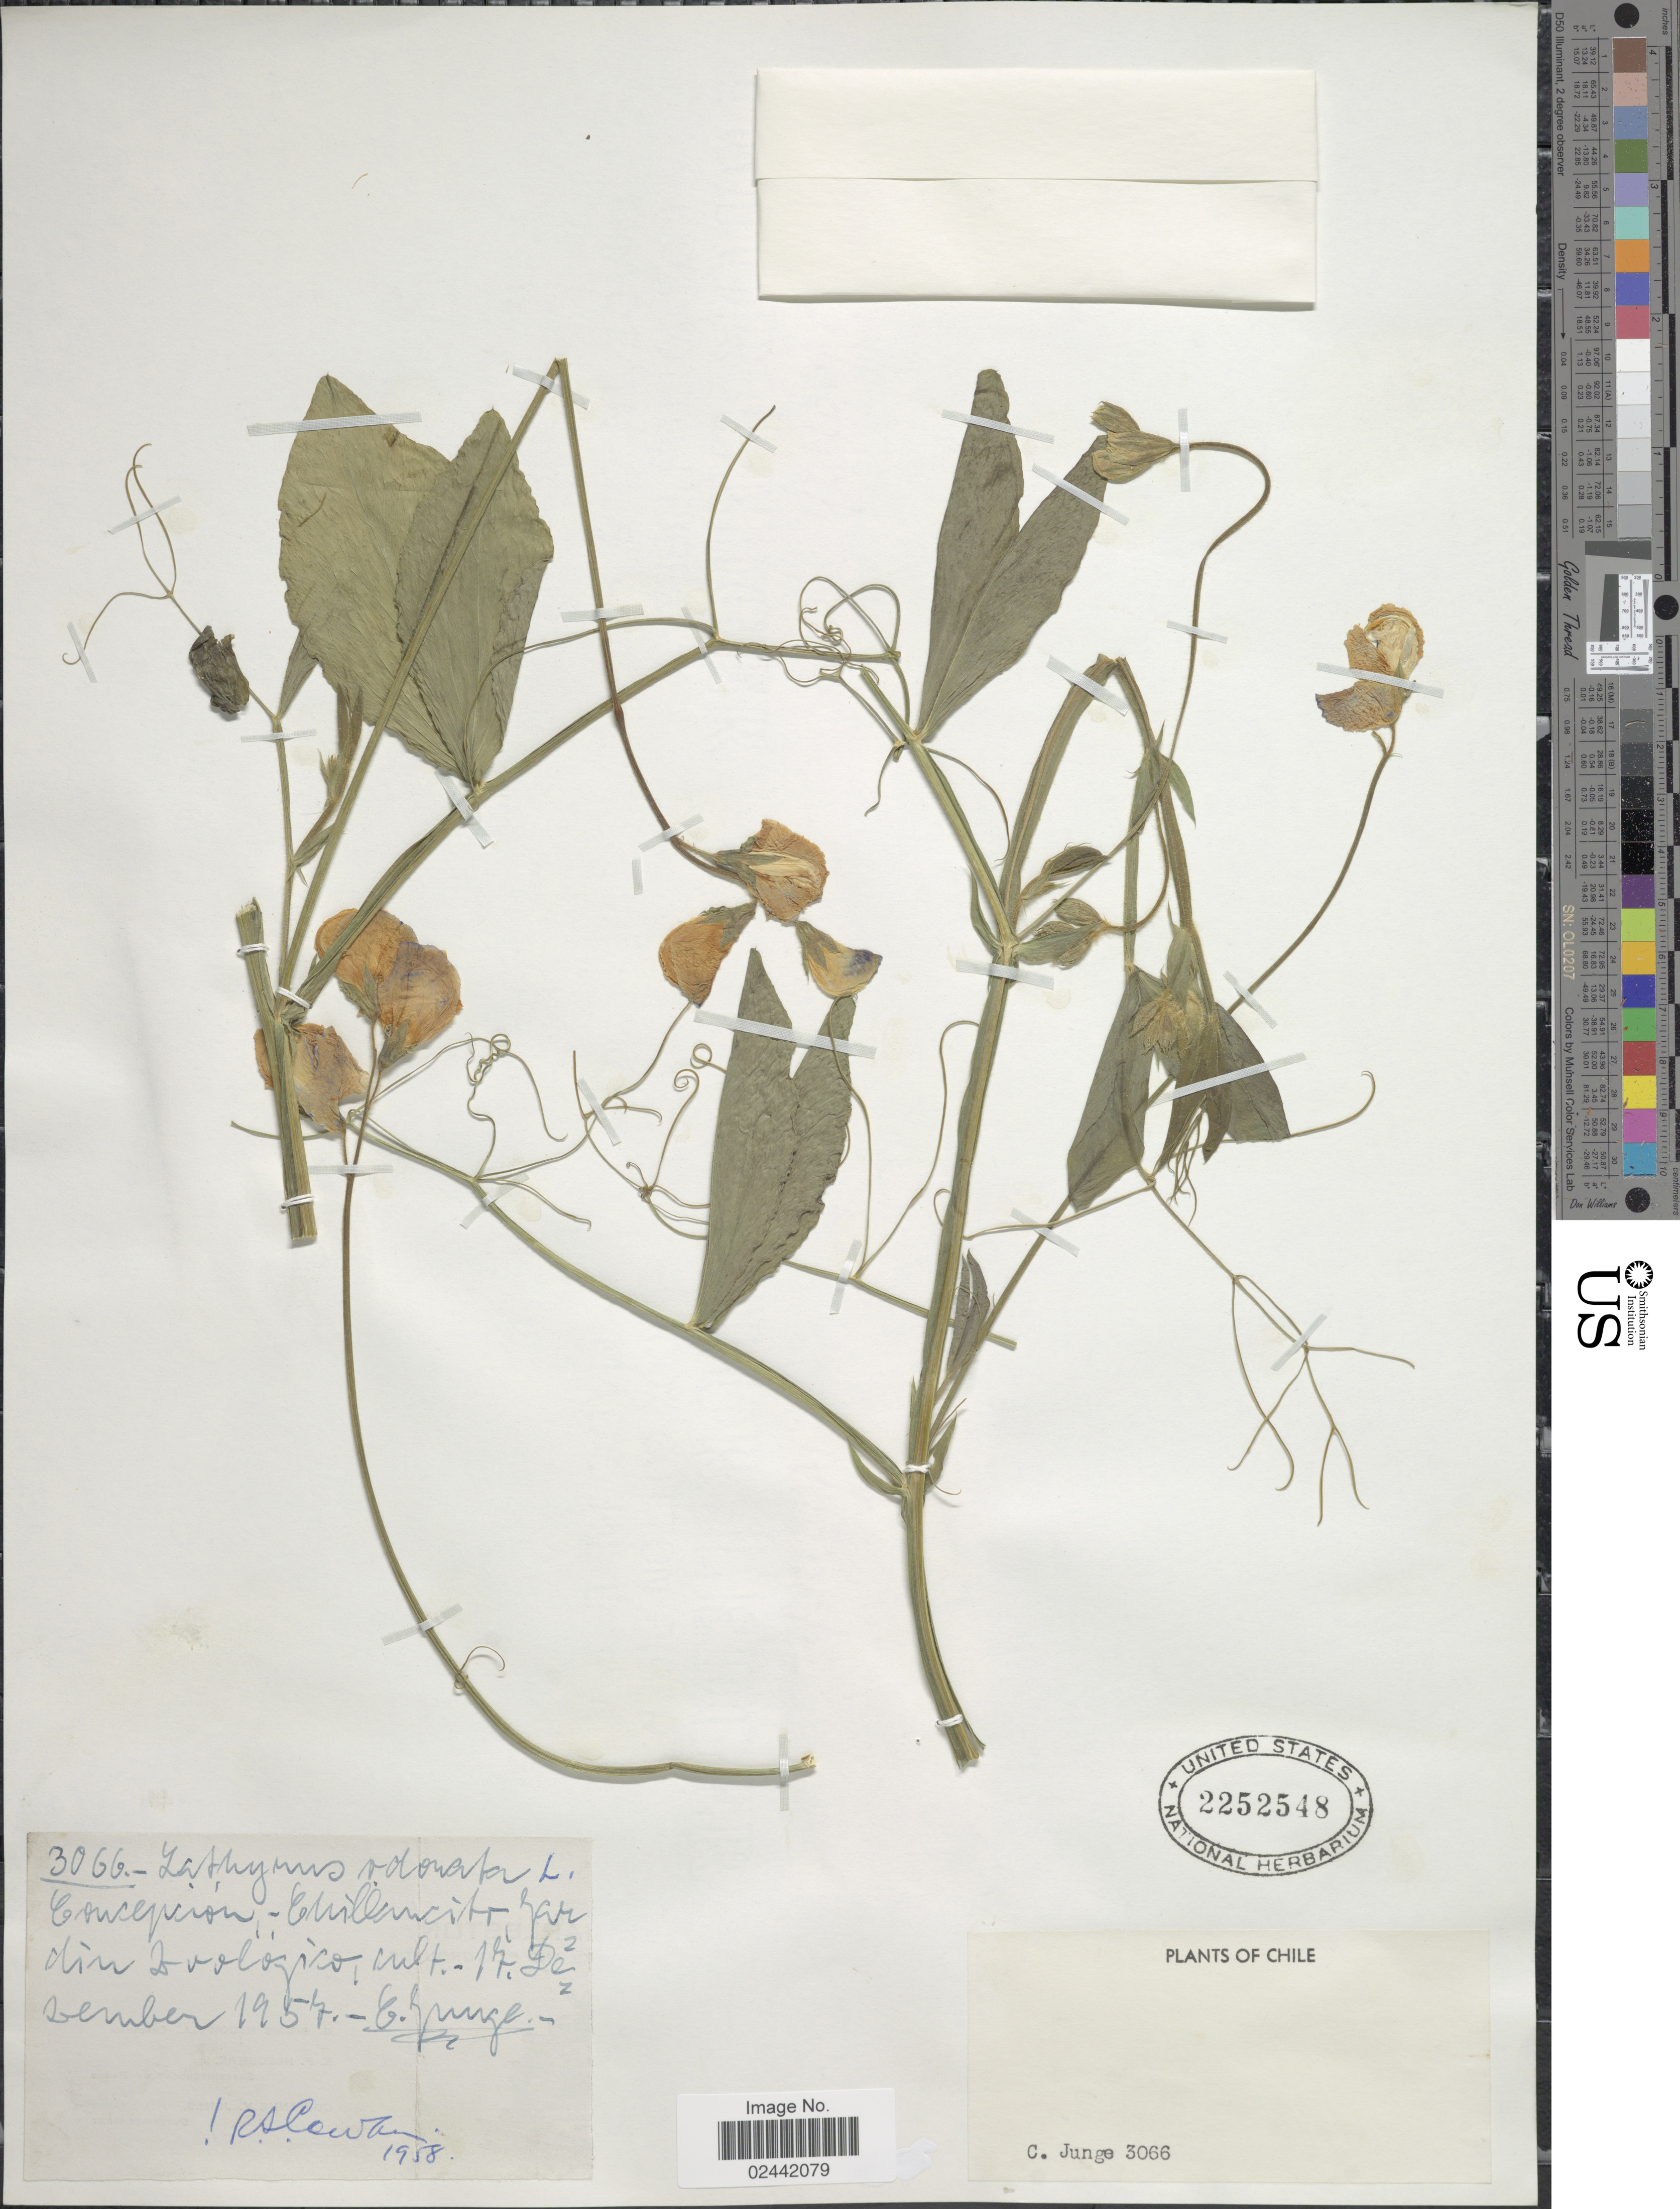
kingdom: Plantae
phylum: Tracheophyta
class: Magnoliopsida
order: Fabales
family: Fabaceae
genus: Lathyrus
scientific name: Lathyrus odoratus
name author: L.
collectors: C. Junge & E. Gringe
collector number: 3066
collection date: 1957-12-17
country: Chile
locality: Concepcion, Chillancito, Jardin Zoologico.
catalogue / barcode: US 2252548